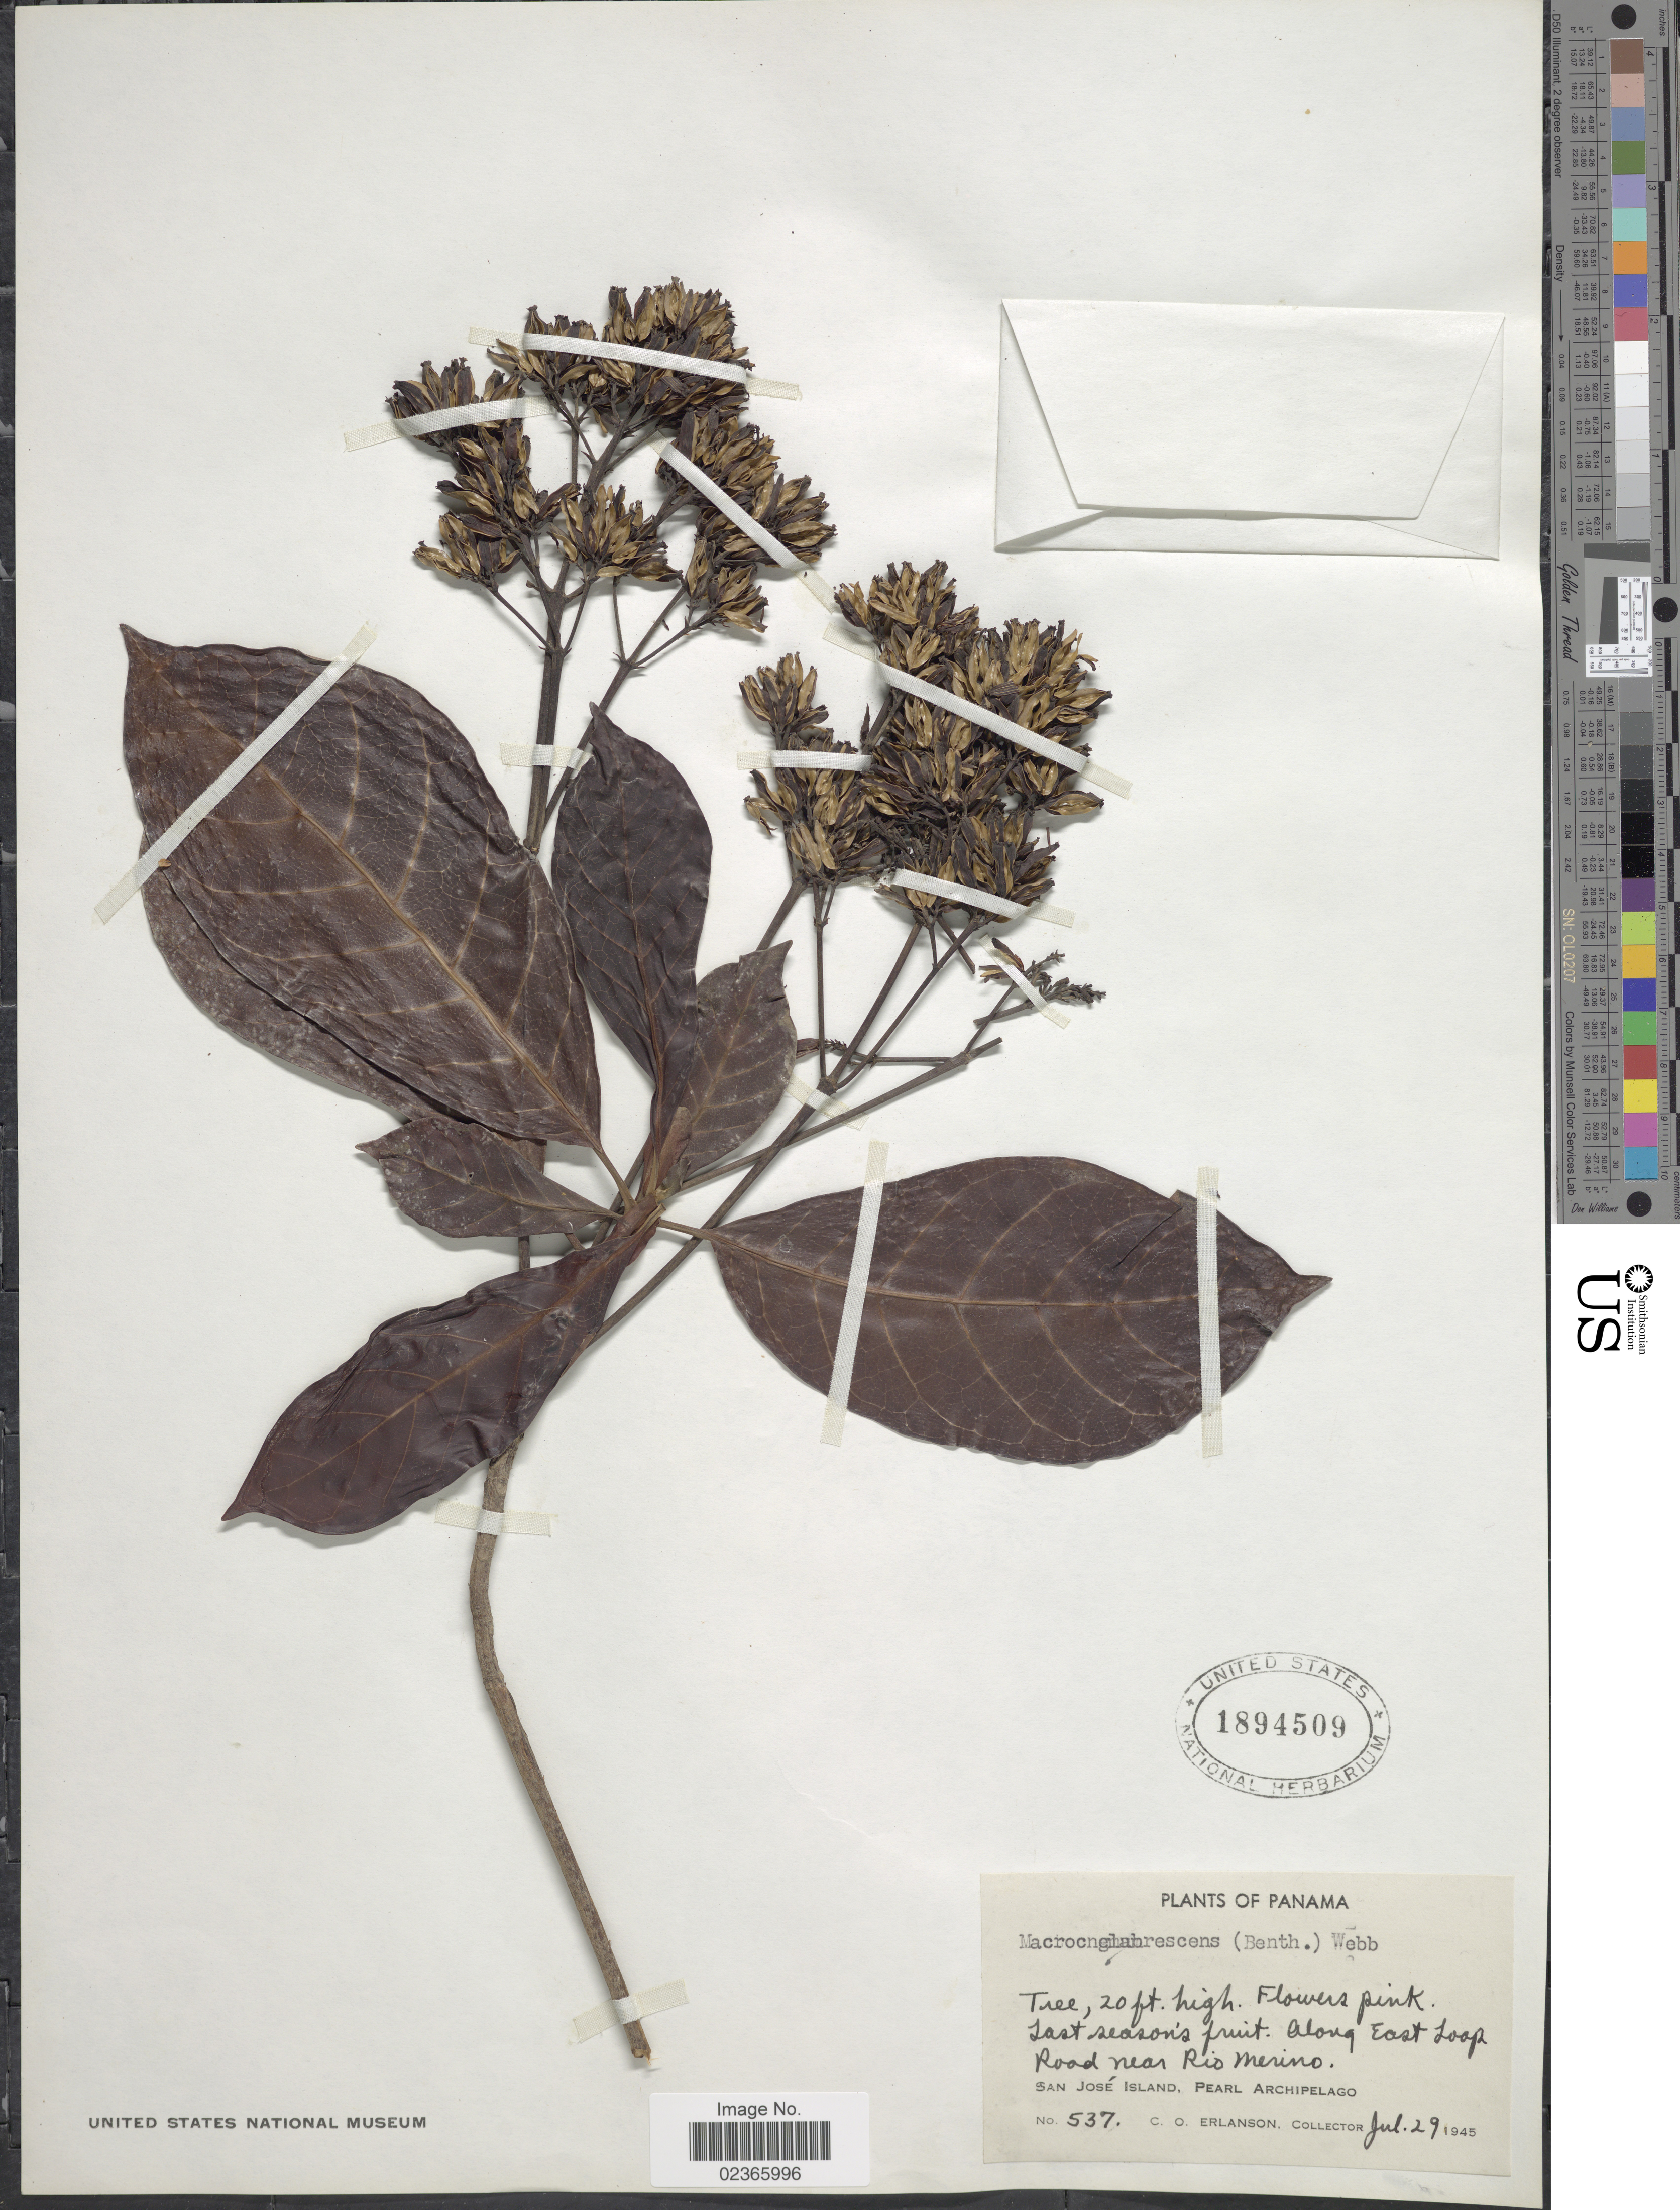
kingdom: Plantae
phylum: Tracheophyta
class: Magnoliopsida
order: Gentianales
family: Rubiaceae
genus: Macrocnemum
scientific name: Macrocnemum glabrescens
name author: (Benth.) Wedd.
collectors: C. O. Erlanson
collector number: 537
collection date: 1945-07-29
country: Panama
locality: Road near Rio Merimo, San Jose Island, Pearl Archipelago.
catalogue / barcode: US 1894509